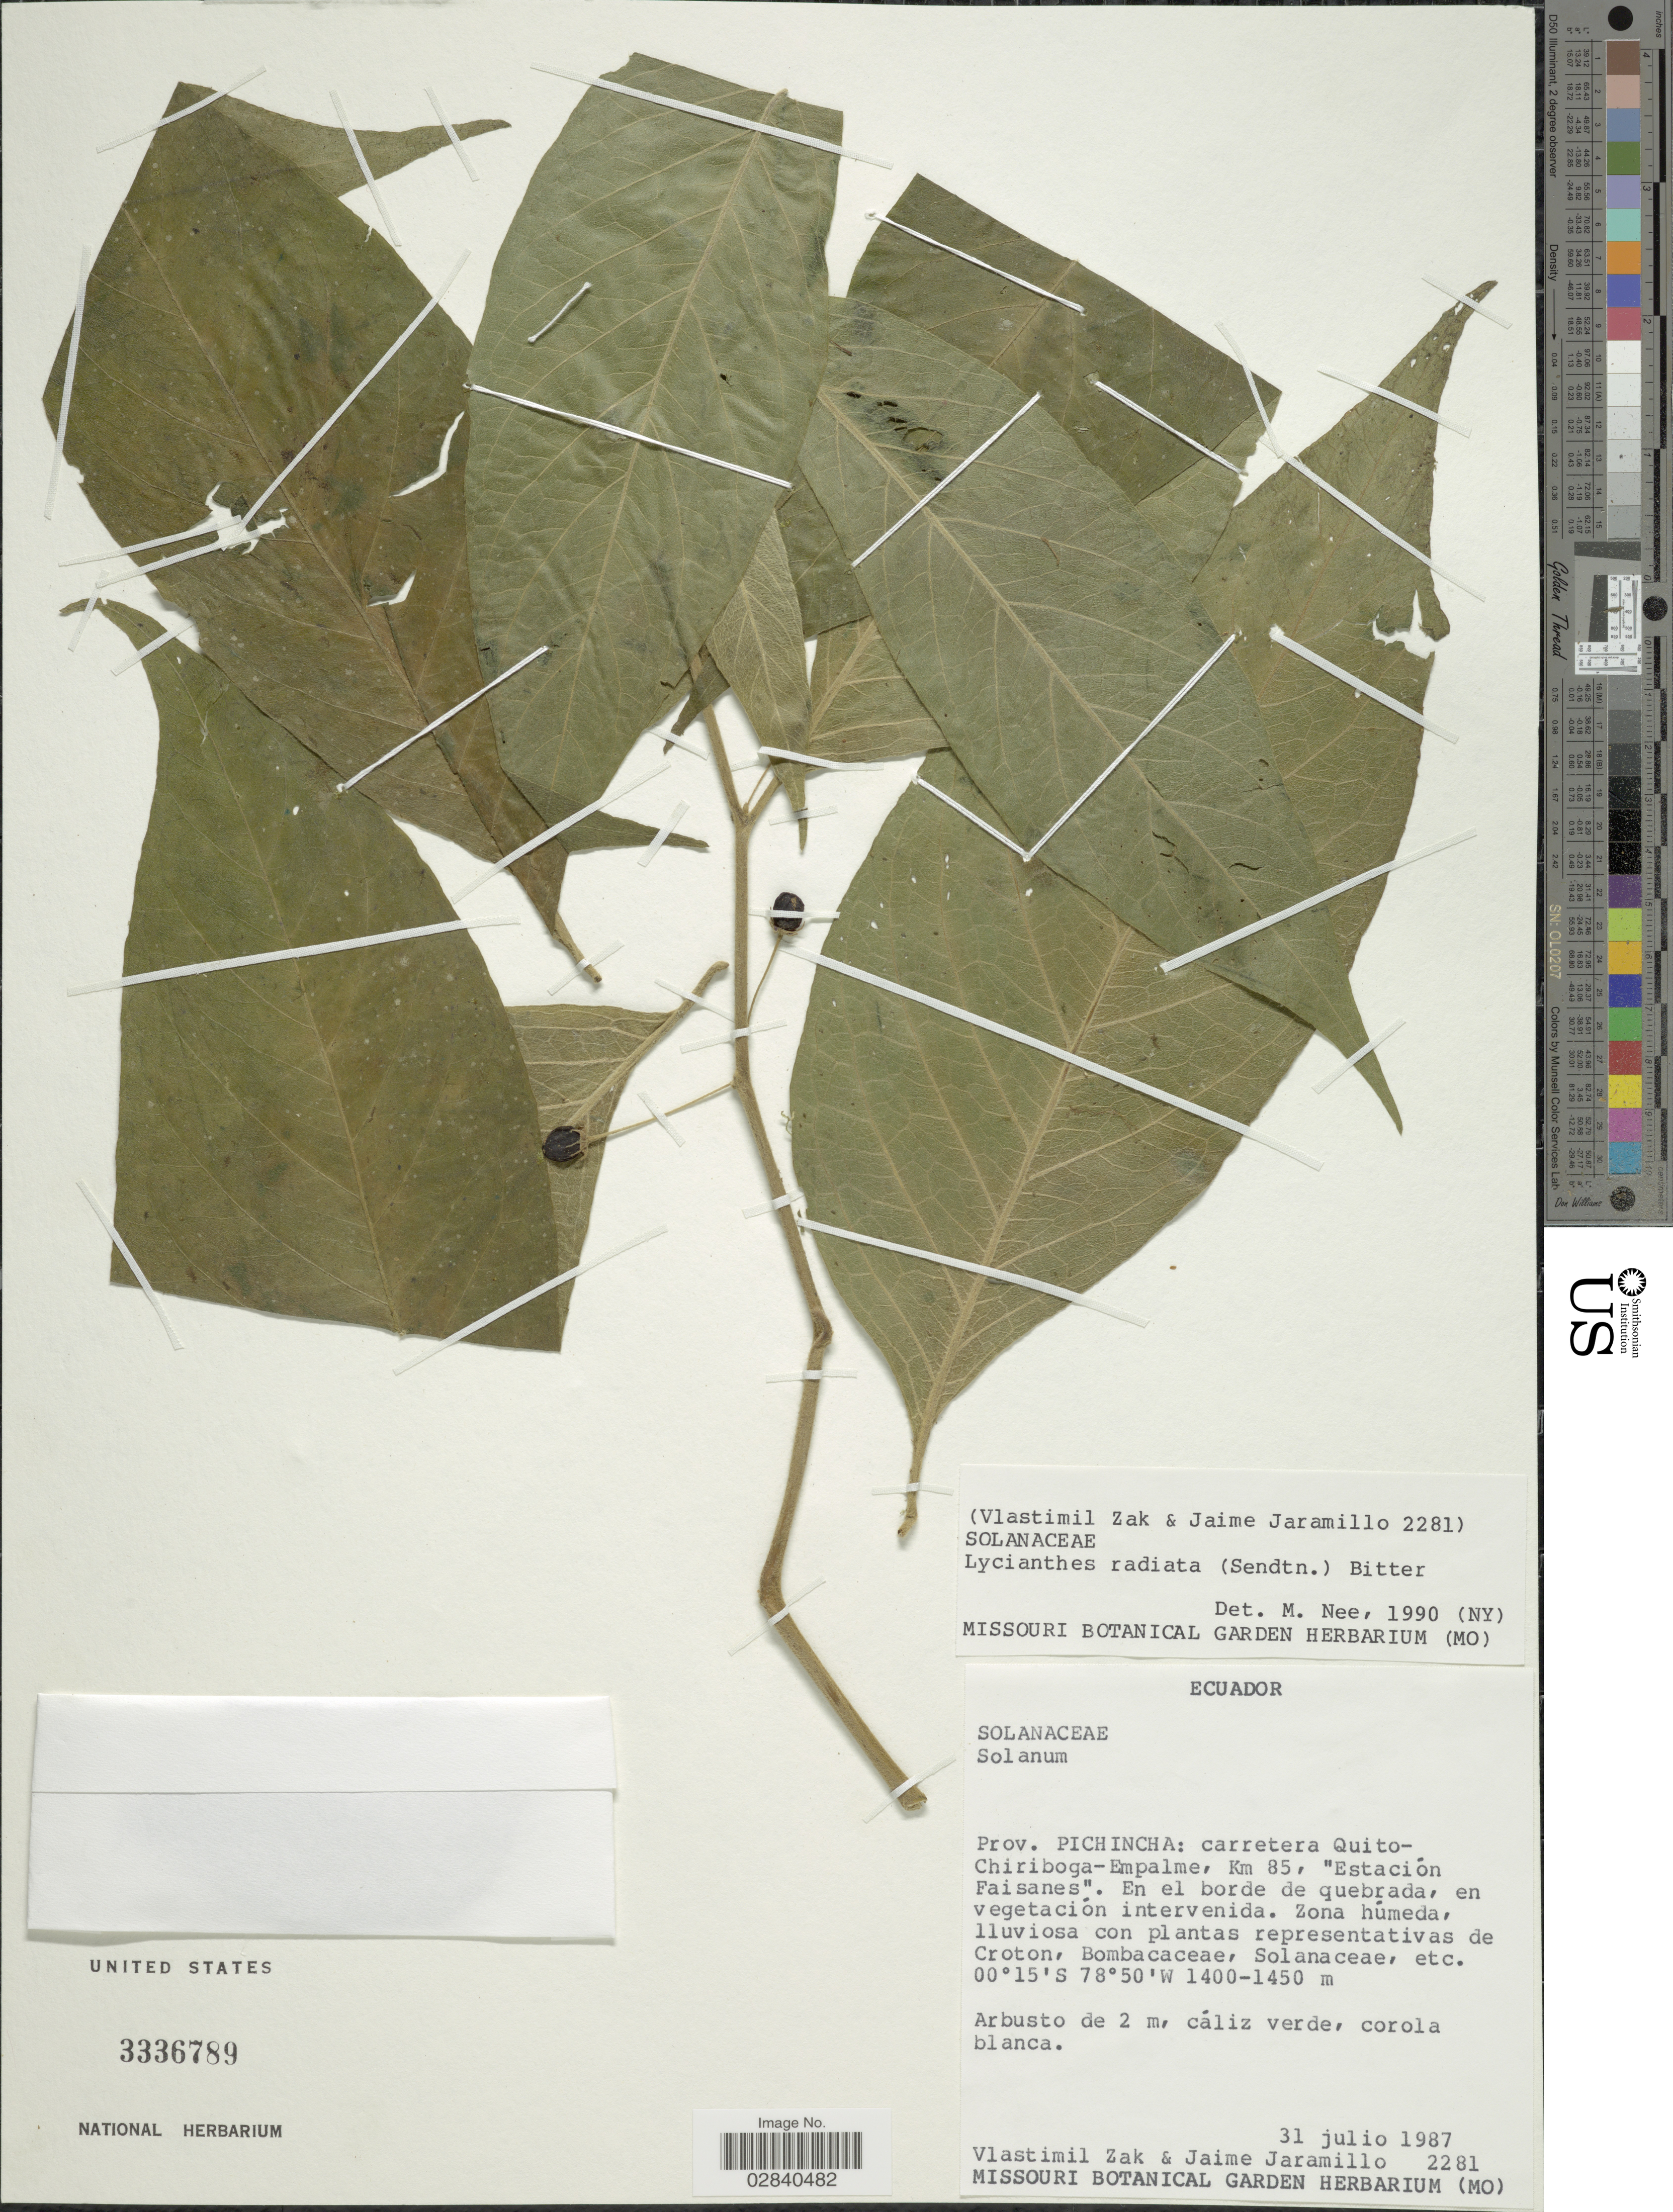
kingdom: Plantae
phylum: Tracheophyta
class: Magnoliopsida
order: Solanales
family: Solanaceae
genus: Lycianthes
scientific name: Lycianthes radiata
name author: (Sendtn.) Bitter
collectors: V. Zak & J. Jaramillo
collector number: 2281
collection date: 1987-07-31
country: Ecuador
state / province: Pichincha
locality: Prov. Pichincha: carretera Quito-Chiriboga-Empalme, Km 85, "Estacion Faisanes", En el borde de quebrada.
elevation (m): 1400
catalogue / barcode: US 3336789